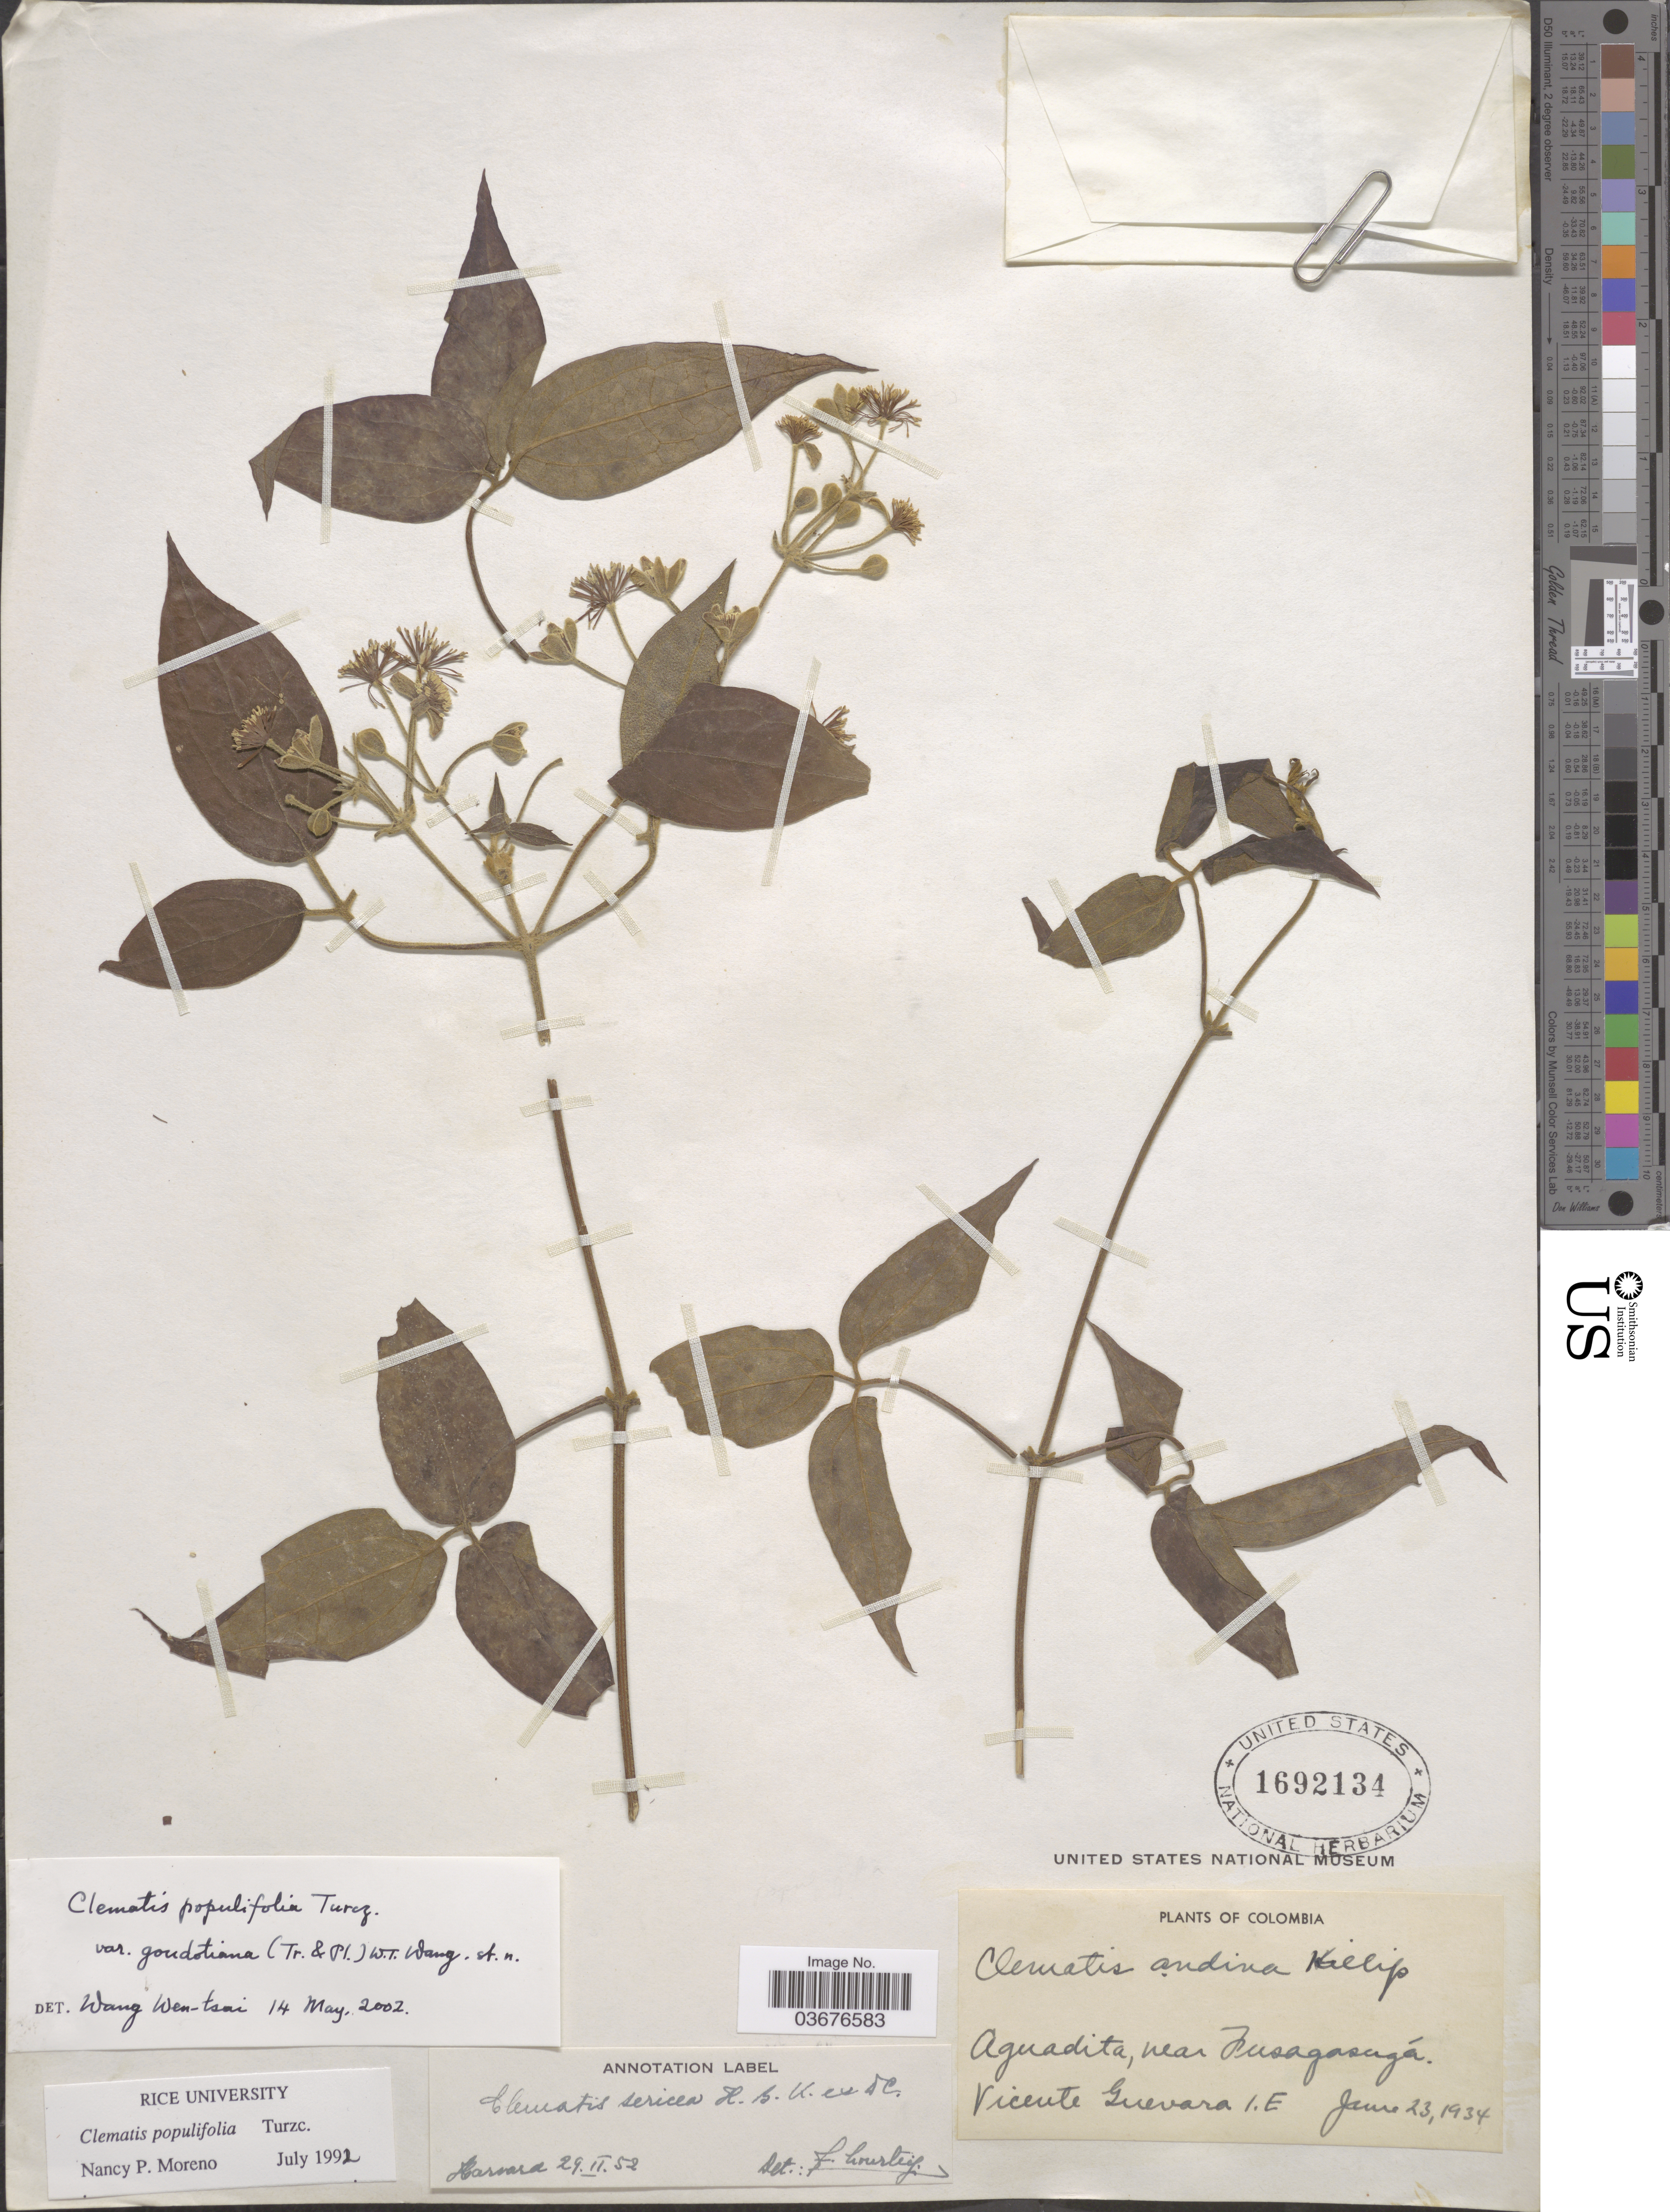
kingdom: Plantae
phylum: Tracheophyta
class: Magnoliopsida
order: Ranunculales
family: Ranunculaceae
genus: Clematis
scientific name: Clematis populifolia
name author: Turcz.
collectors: V. Guevara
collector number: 1E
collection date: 1934-06-23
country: Colombia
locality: Aguadita, near Fusagasugá.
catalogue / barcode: US 1692134